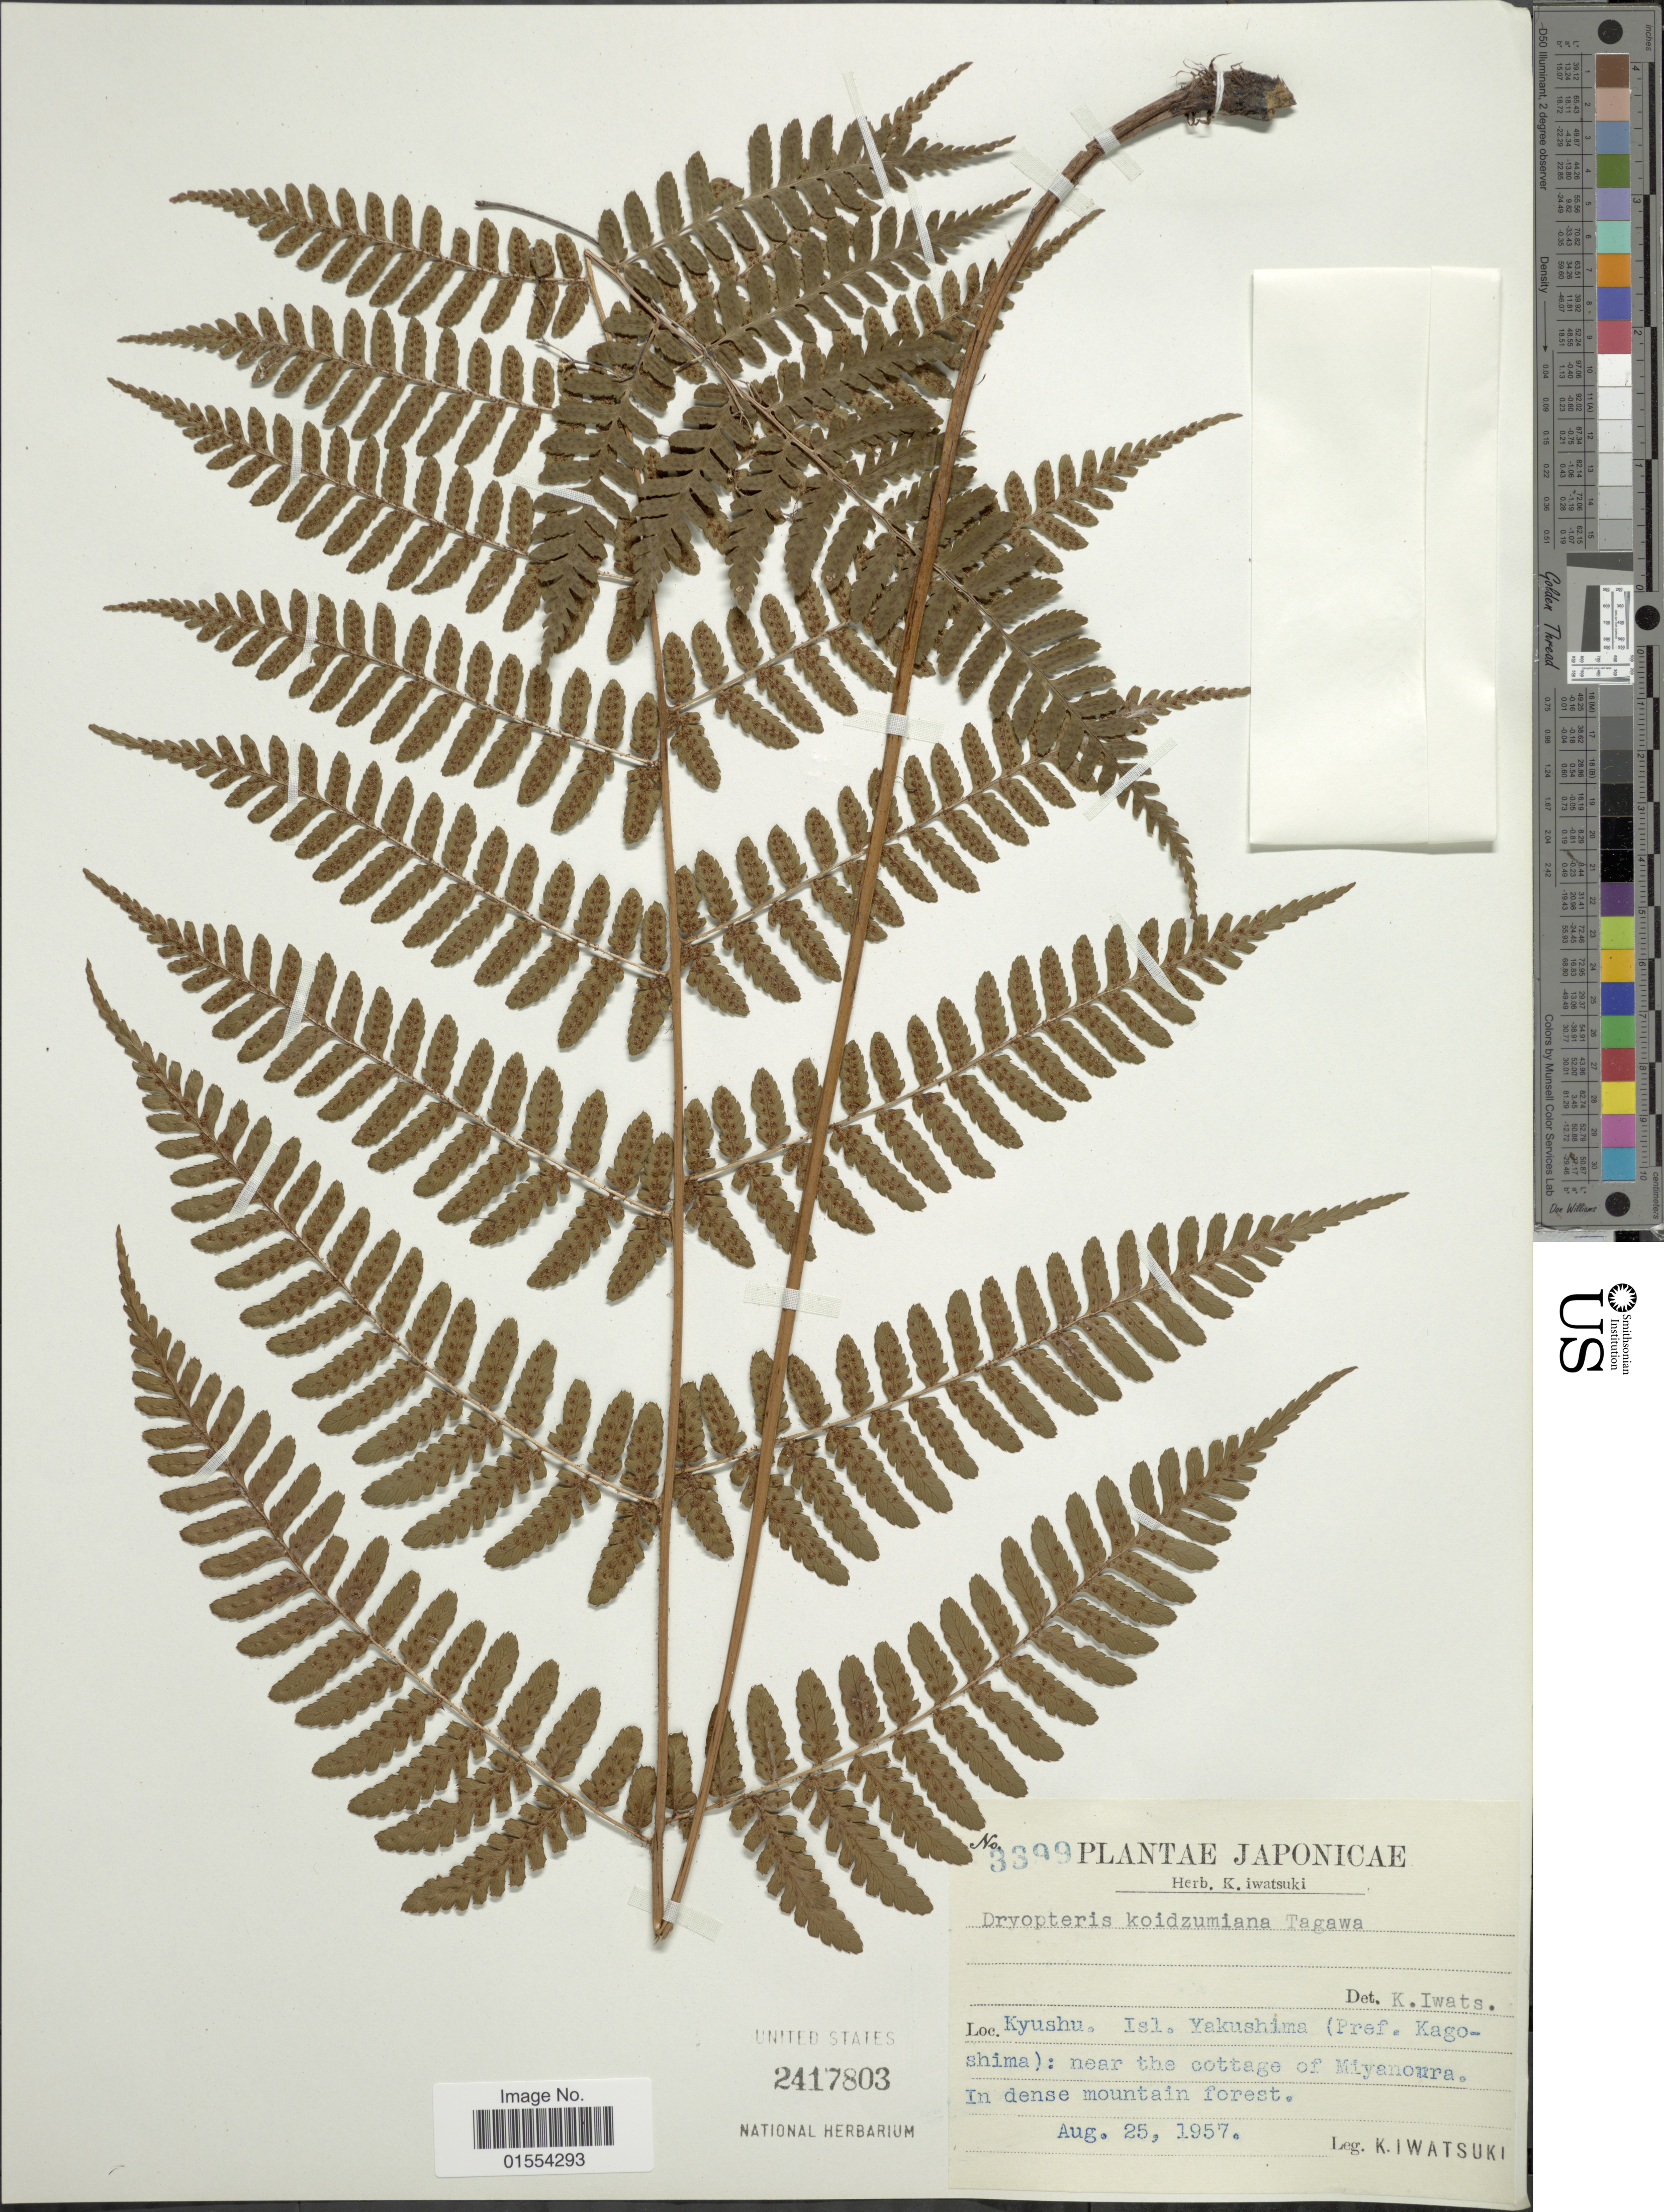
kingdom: Plantae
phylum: Tracheophyta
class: Polypodiopsida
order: Polypodiales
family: Dryopteridaceae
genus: Dryopteris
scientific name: Dryopteris koidzumiana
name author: Tagawa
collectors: K. Iwatsuki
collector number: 3399*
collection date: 1957-08-25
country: Japan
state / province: Kagosima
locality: Japonicae. Kyushu, Isl. Yakushima (Pref. Kagoshima): near the cottage of Miyanoura.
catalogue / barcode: US 2417803